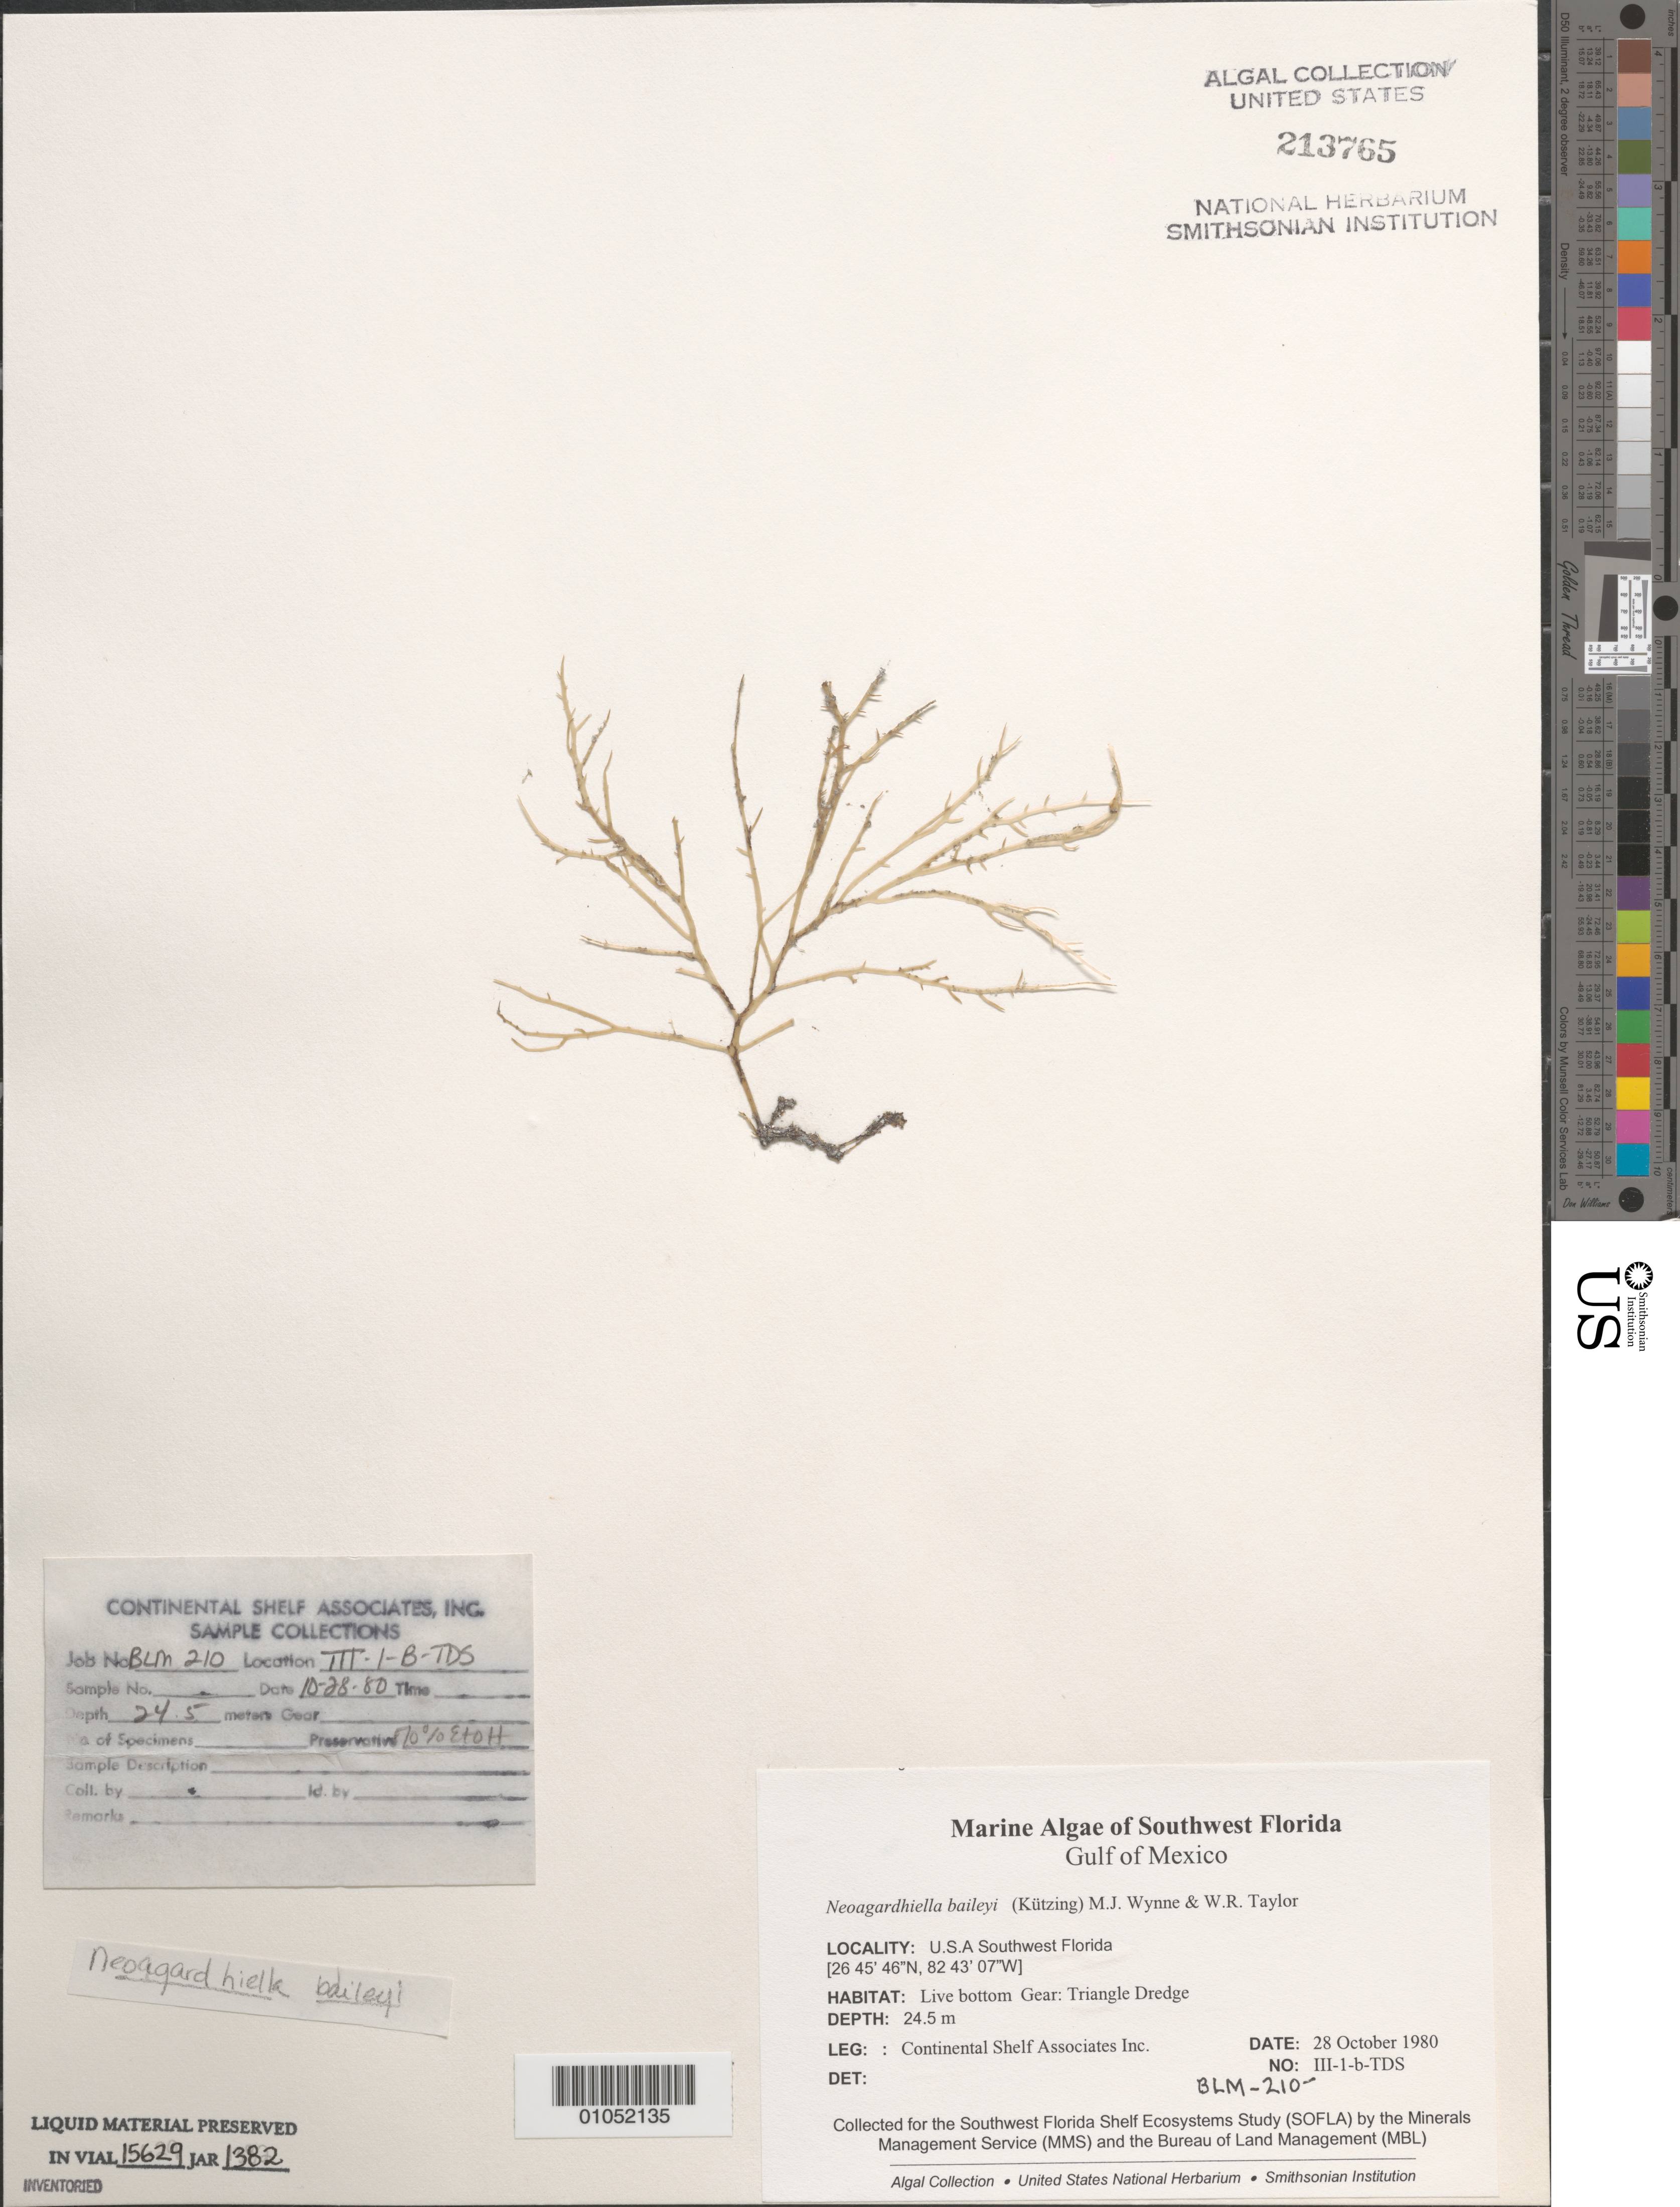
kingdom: Plantae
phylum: Rhodophyta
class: Florideophyceae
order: Gigartinales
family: Solieriaceae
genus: Agardhiella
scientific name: Agardhiella subulata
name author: (C. Agardh) G.T.Kraft & M.J. Wynne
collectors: Continental Shelf Associates for the MMS/BLM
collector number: BLM-210-III-1-C-TDS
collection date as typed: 28 Oct 1980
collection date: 1980-10-28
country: United States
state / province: Florida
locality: Gulf of Mexico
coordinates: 26 45'46"N, 82 43'07"W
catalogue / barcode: US 213765